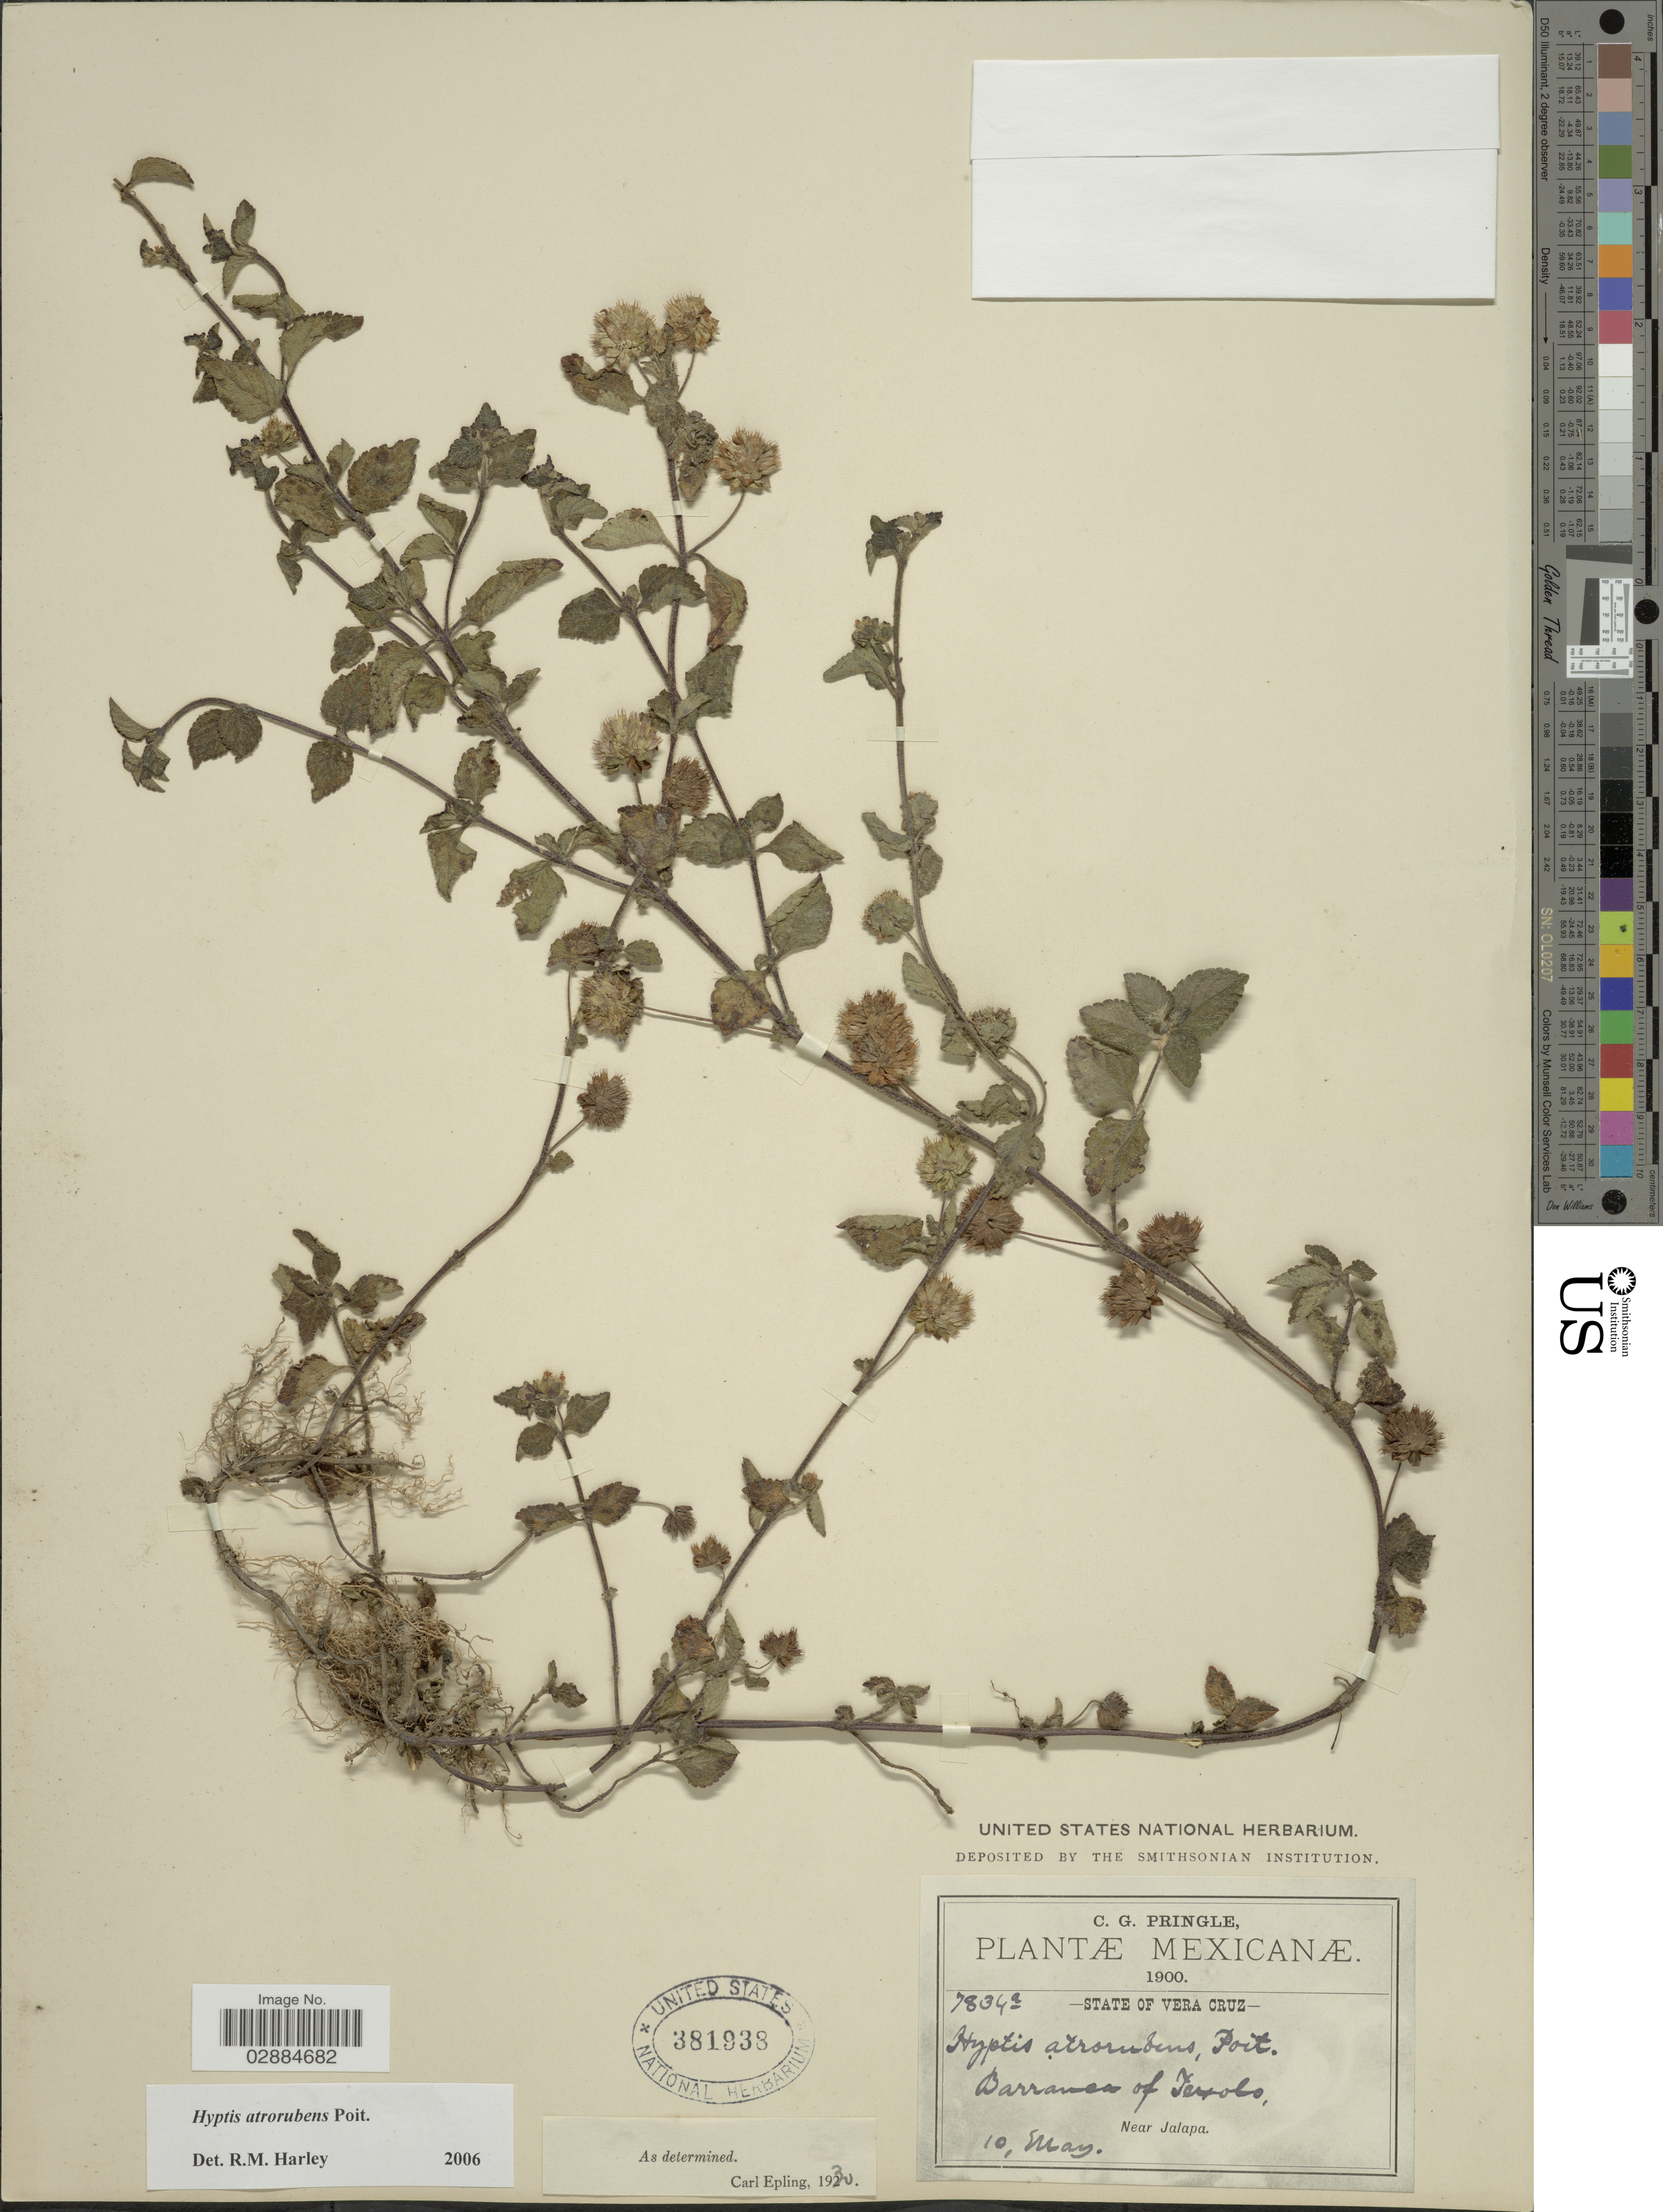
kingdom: Plantae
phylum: Tracheophyta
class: Magnoliopsida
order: Lamiales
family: Lamiaceae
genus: Hyptis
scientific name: Hyptis atrorubens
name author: Poit.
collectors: C. G. Pringle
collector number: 7834a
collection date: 1900-05-10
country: Mexico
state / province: Veracruz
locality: State of Vera Cruz, Barrancas of Texolo, Near Jalapa.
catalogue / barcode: US 381938